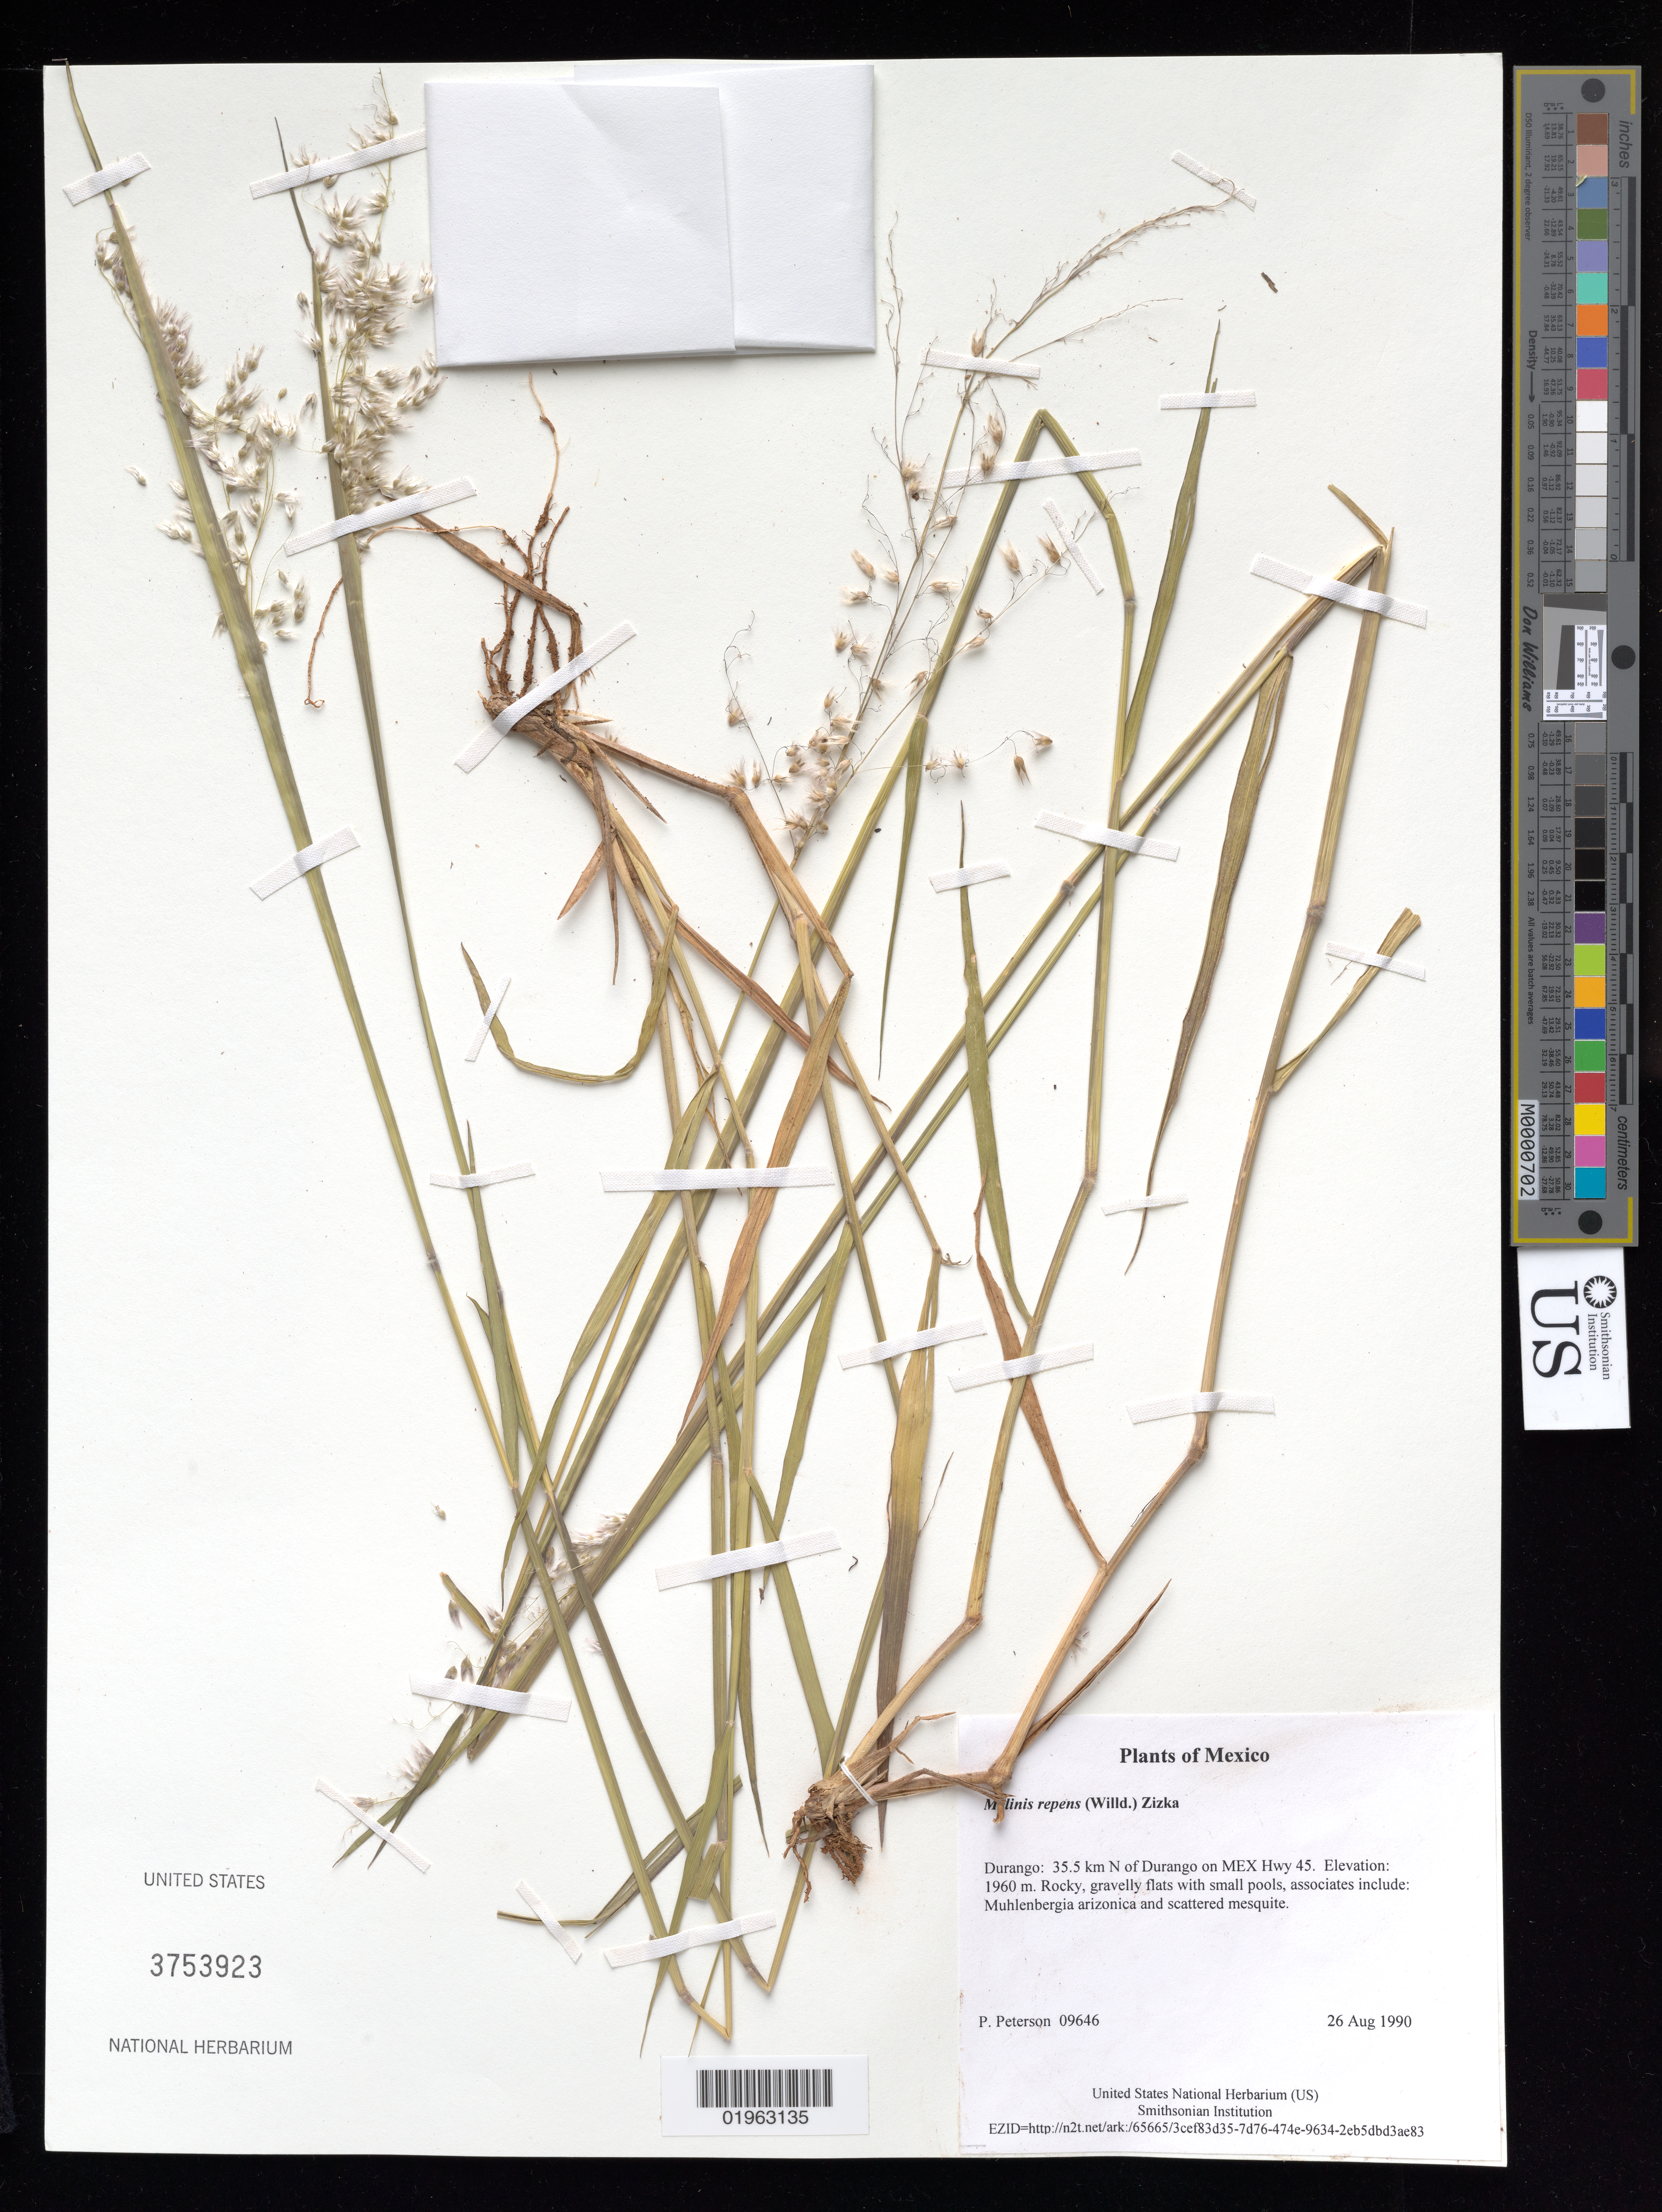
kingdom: Plantae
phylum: Tracheophyta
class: Liliopsida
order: Poales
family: Poaceae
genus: Melinis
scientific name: Melinis repens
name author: (Willd.) Zizka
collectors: P. M. Peterson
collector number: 09646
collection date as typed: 26 Aug 1990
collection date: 1990-08-26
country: Mexico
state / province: Durango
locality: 35.5 km N of Durango on MEX Hwy 45.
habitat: Rocky, gravelly flats with small pools, associates include: Muhlenbergia arizonica and scattered mesquite.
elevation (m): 1960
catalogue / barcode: US 3753923